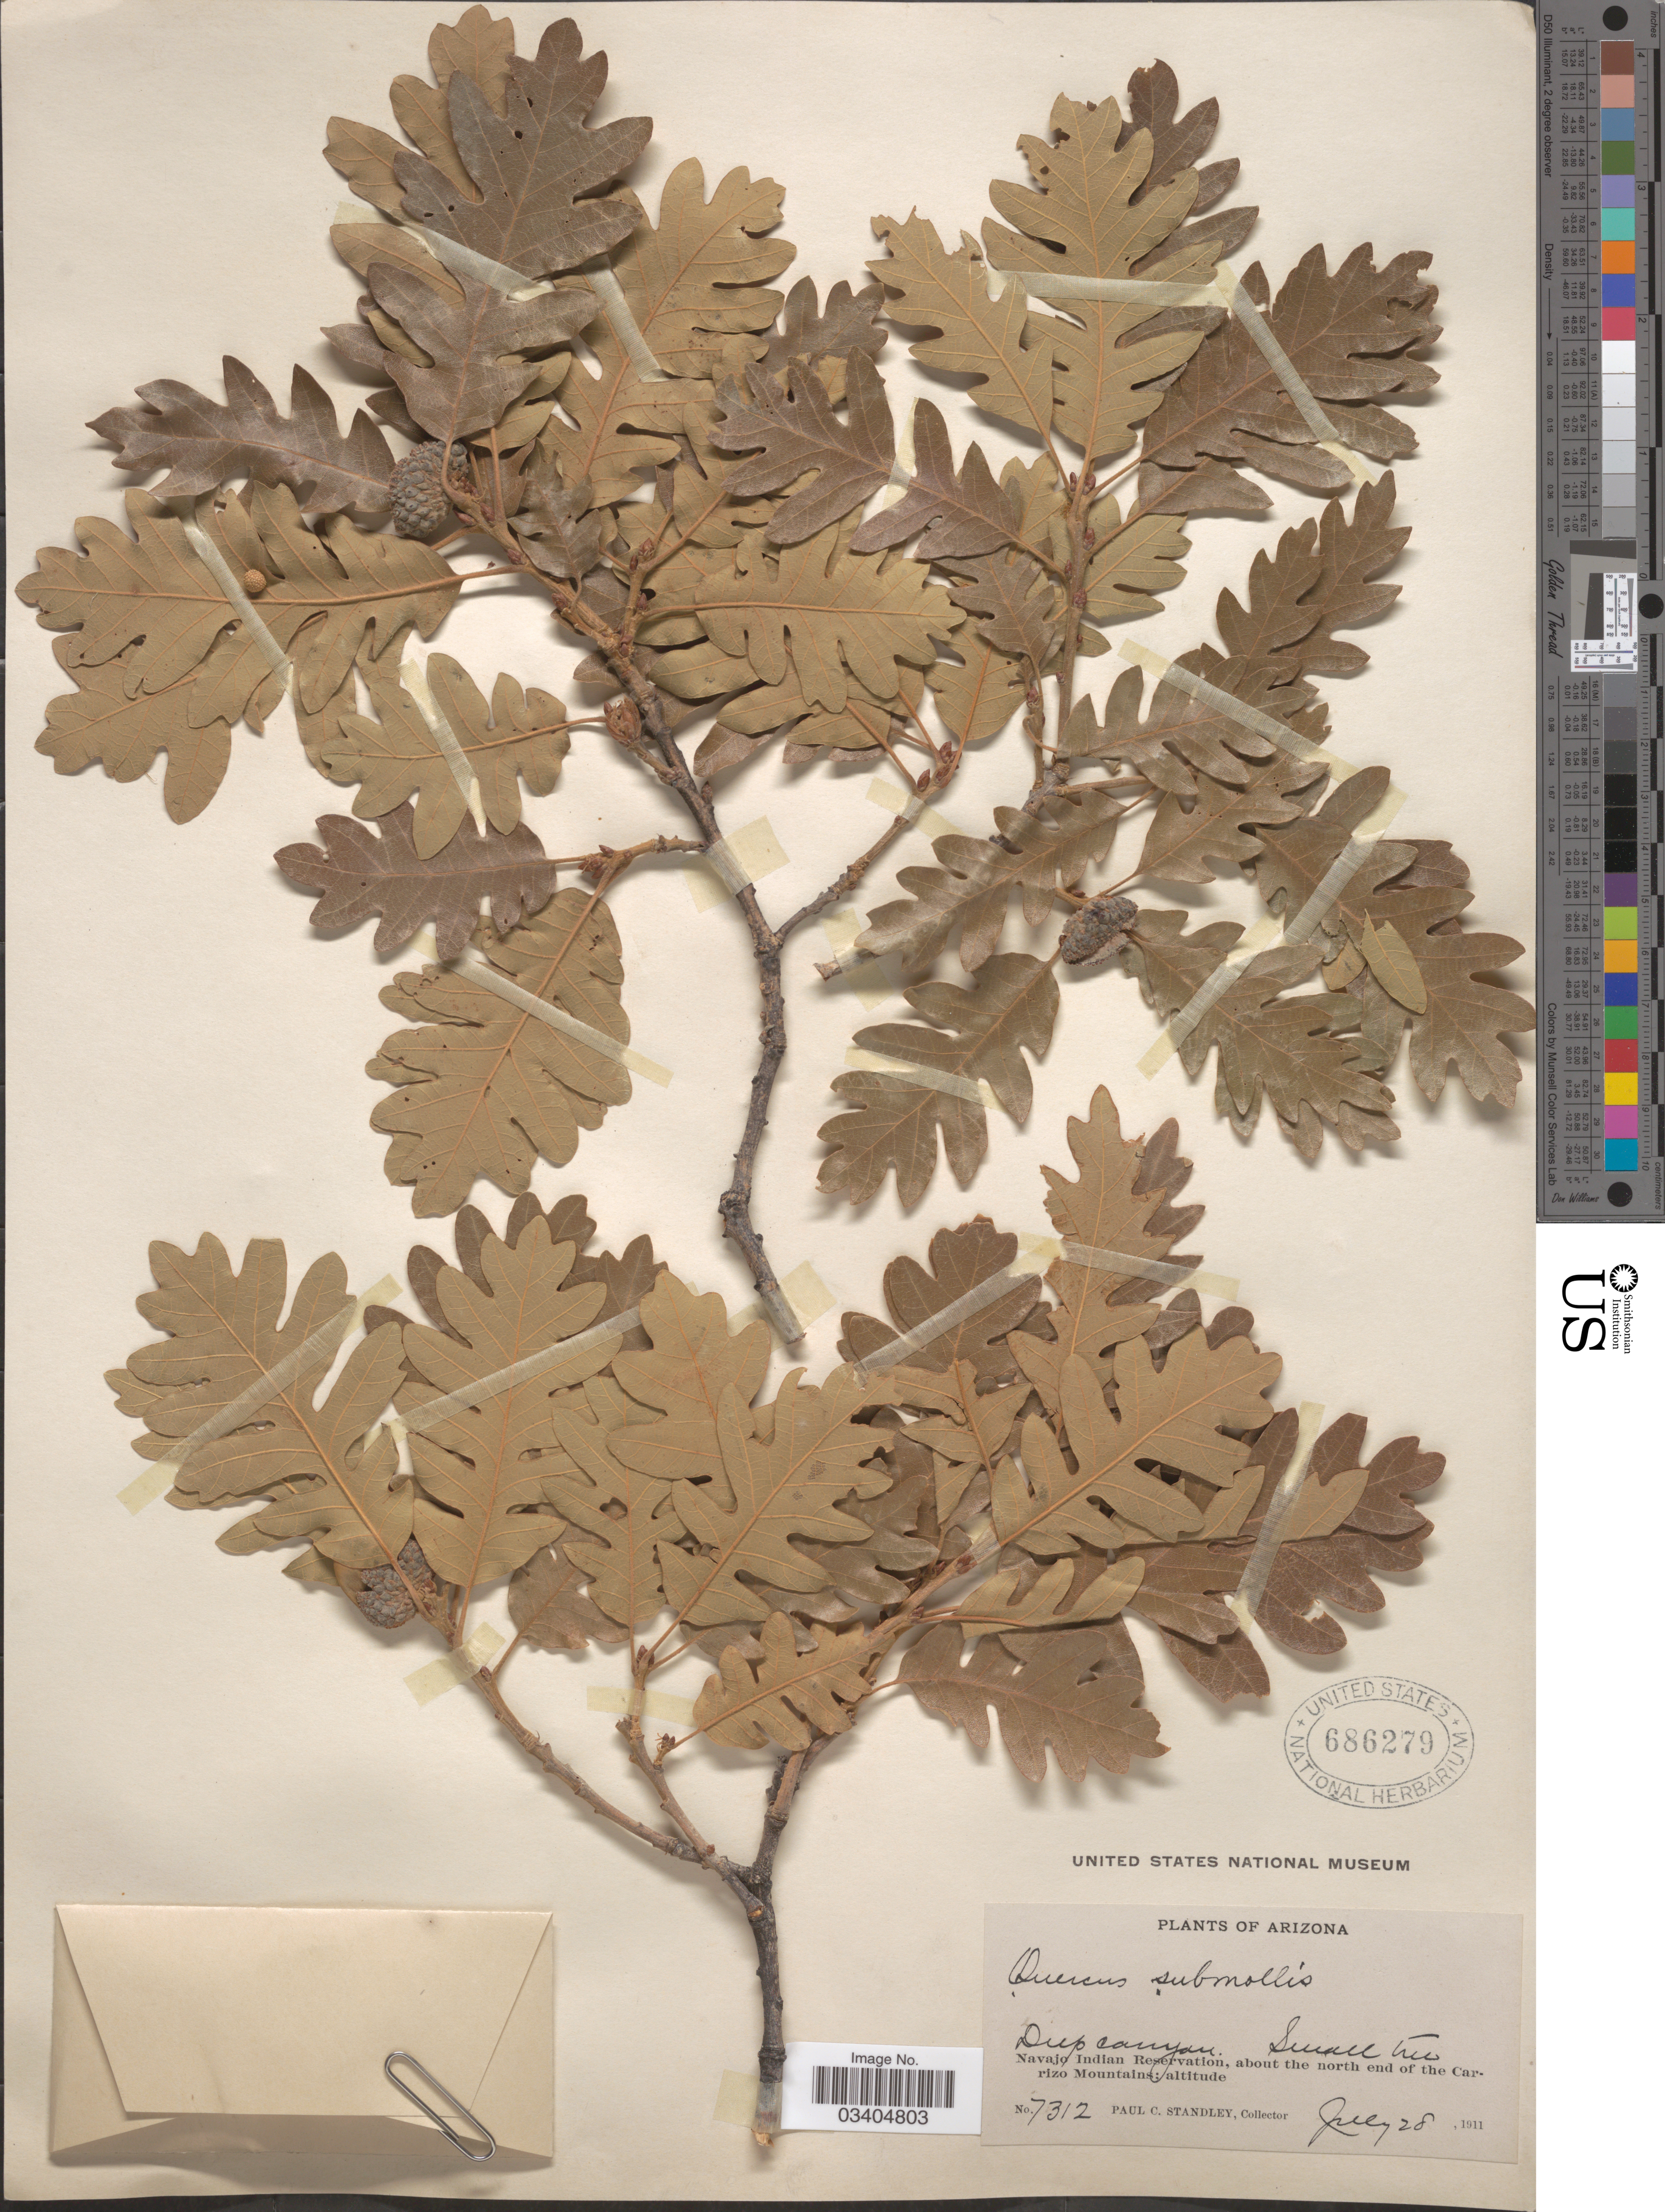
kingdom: Plantae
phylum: Tracheophyta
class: Magnoliopsida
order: Fagales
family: Fagaceae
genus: Quercus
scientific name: Quercus gambelii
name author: Nutt.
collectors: P. C. Standley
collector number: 7312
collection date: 1911-07-28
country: United States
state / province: Arizona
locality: Navajo Indian Reservation, about the north end of the Carizo Mountains.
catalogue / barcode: US 686279